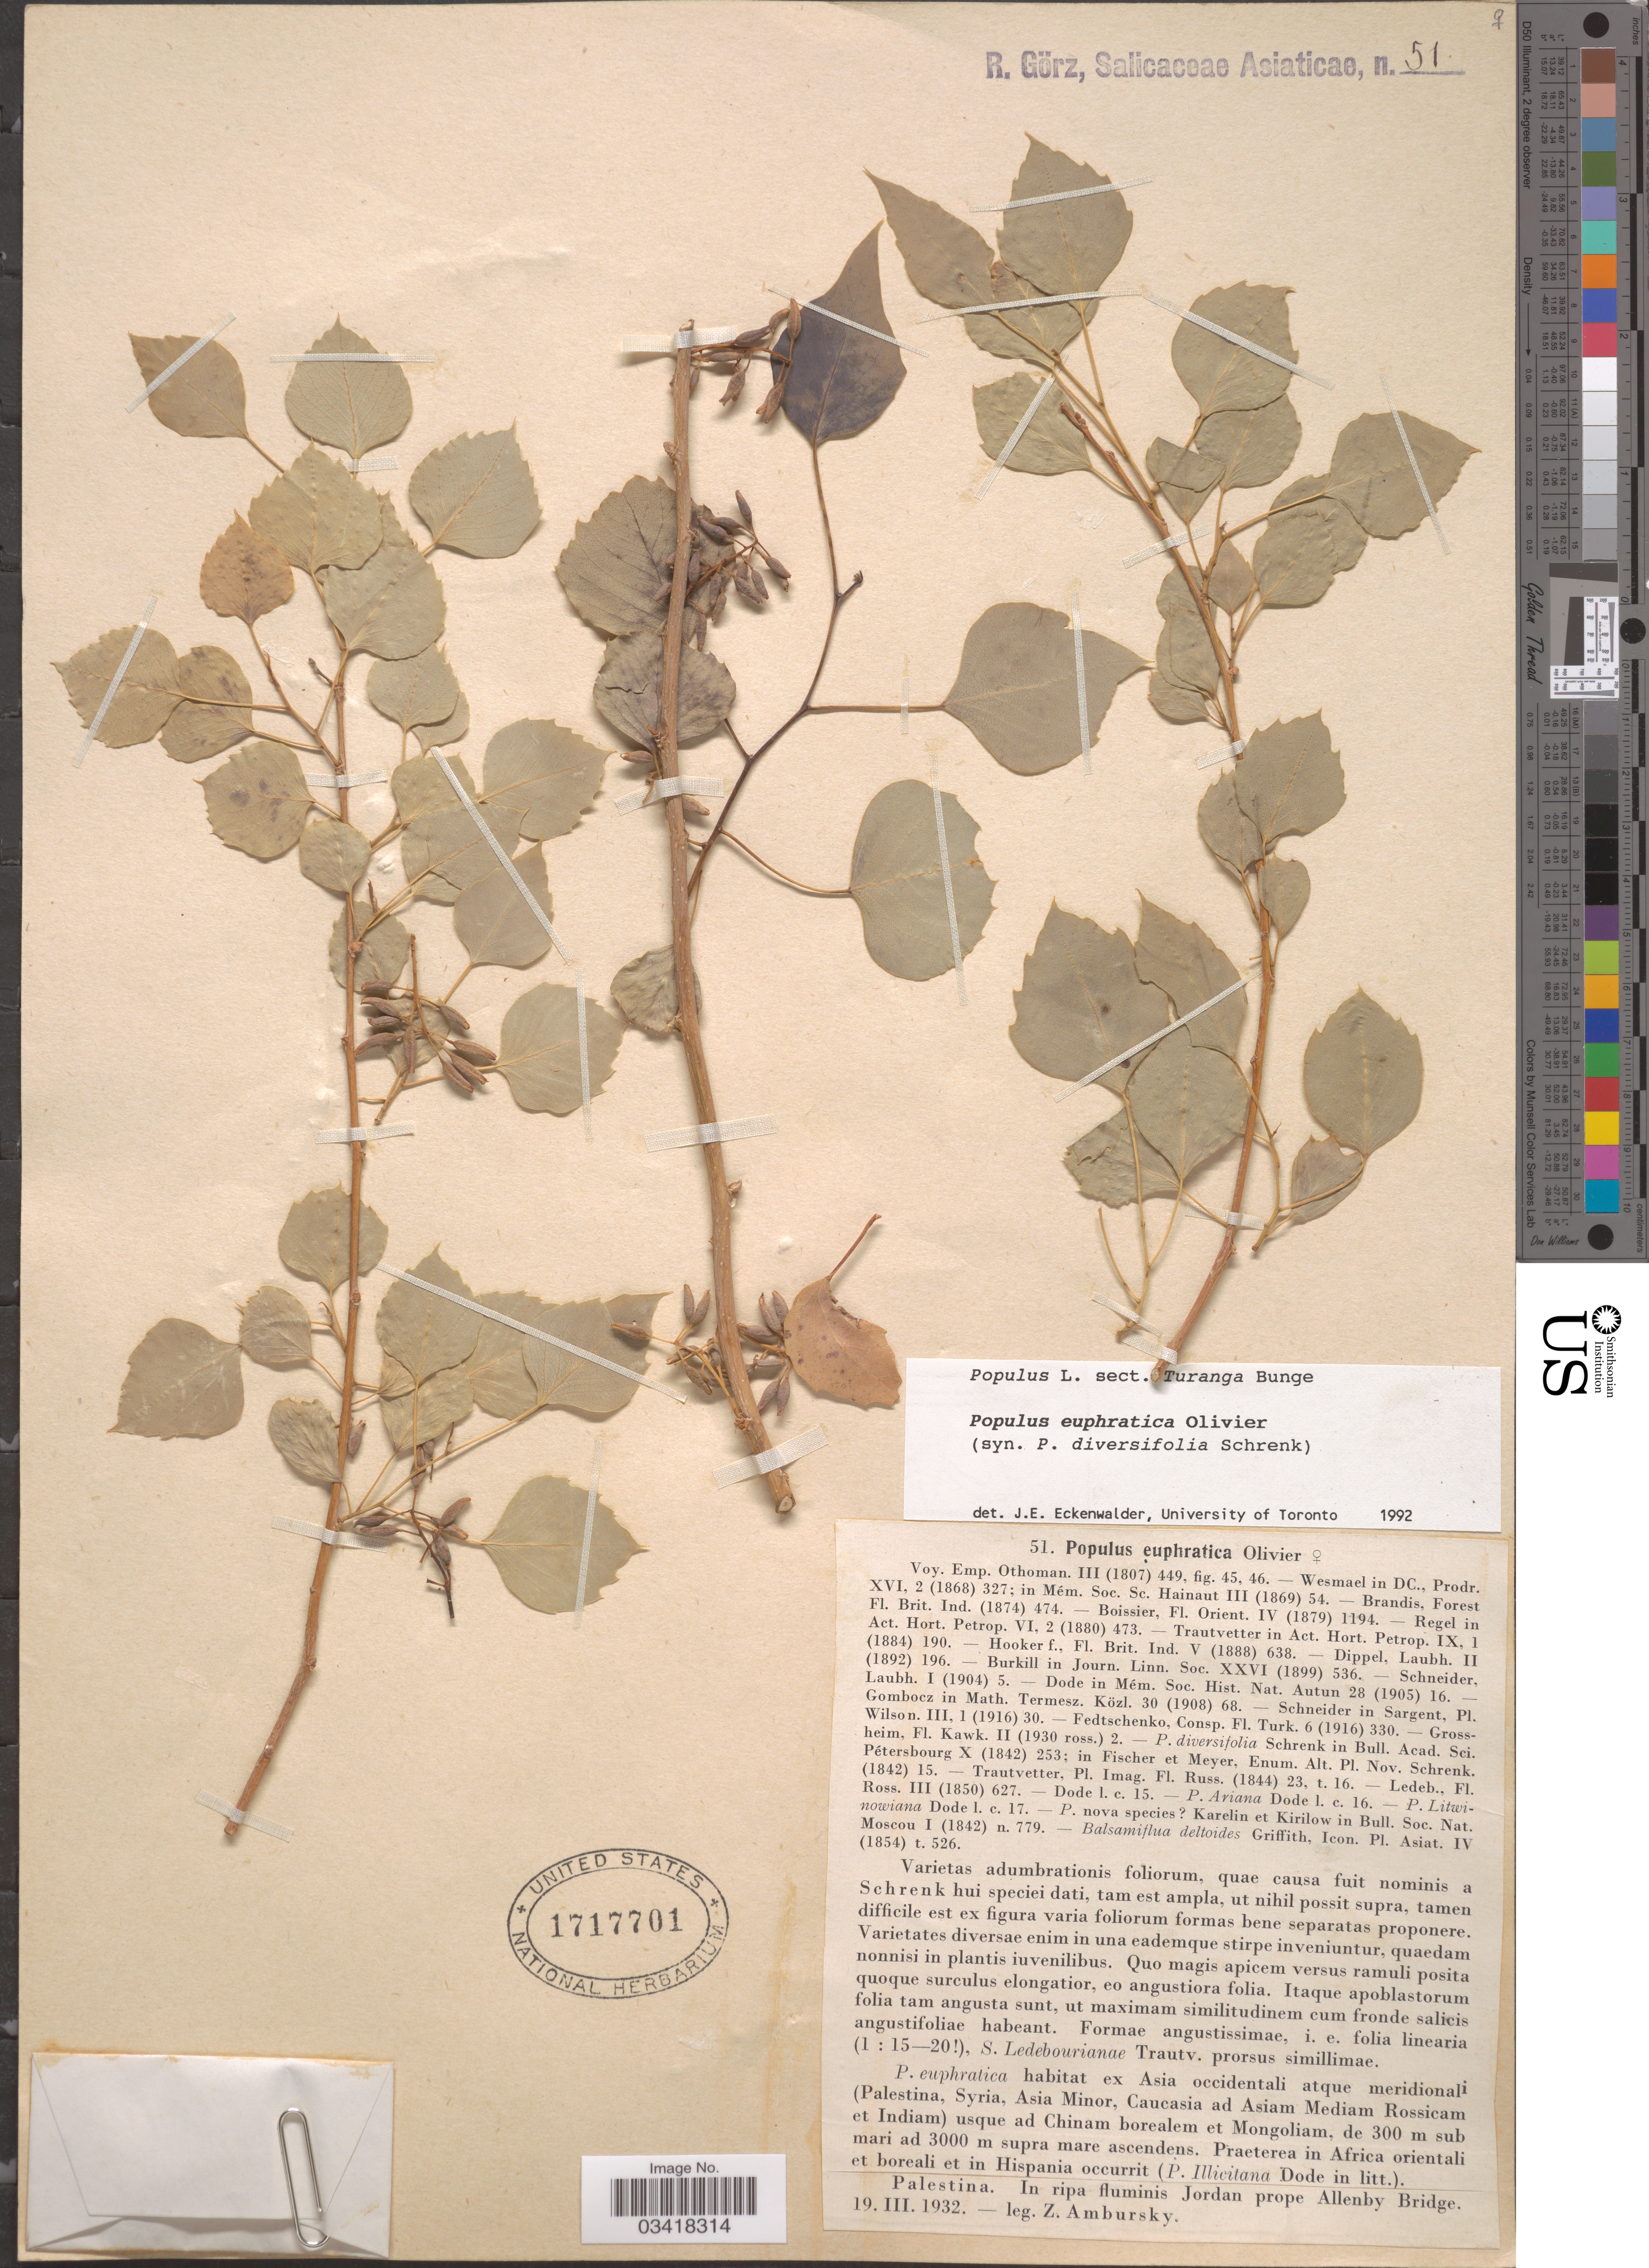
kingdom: Plantae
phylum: Tracheophyta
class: Magnoliopsida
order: Malpighiales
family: Salicaceae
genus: Populus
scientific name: Populus euphratica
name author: Oliv.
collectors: Z. Ambursky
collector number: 51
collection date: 1932-03-19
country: Israel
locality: Palestina. In ripa fluminis Jordan prope Allenby Bridge.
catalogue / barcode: US 1717701